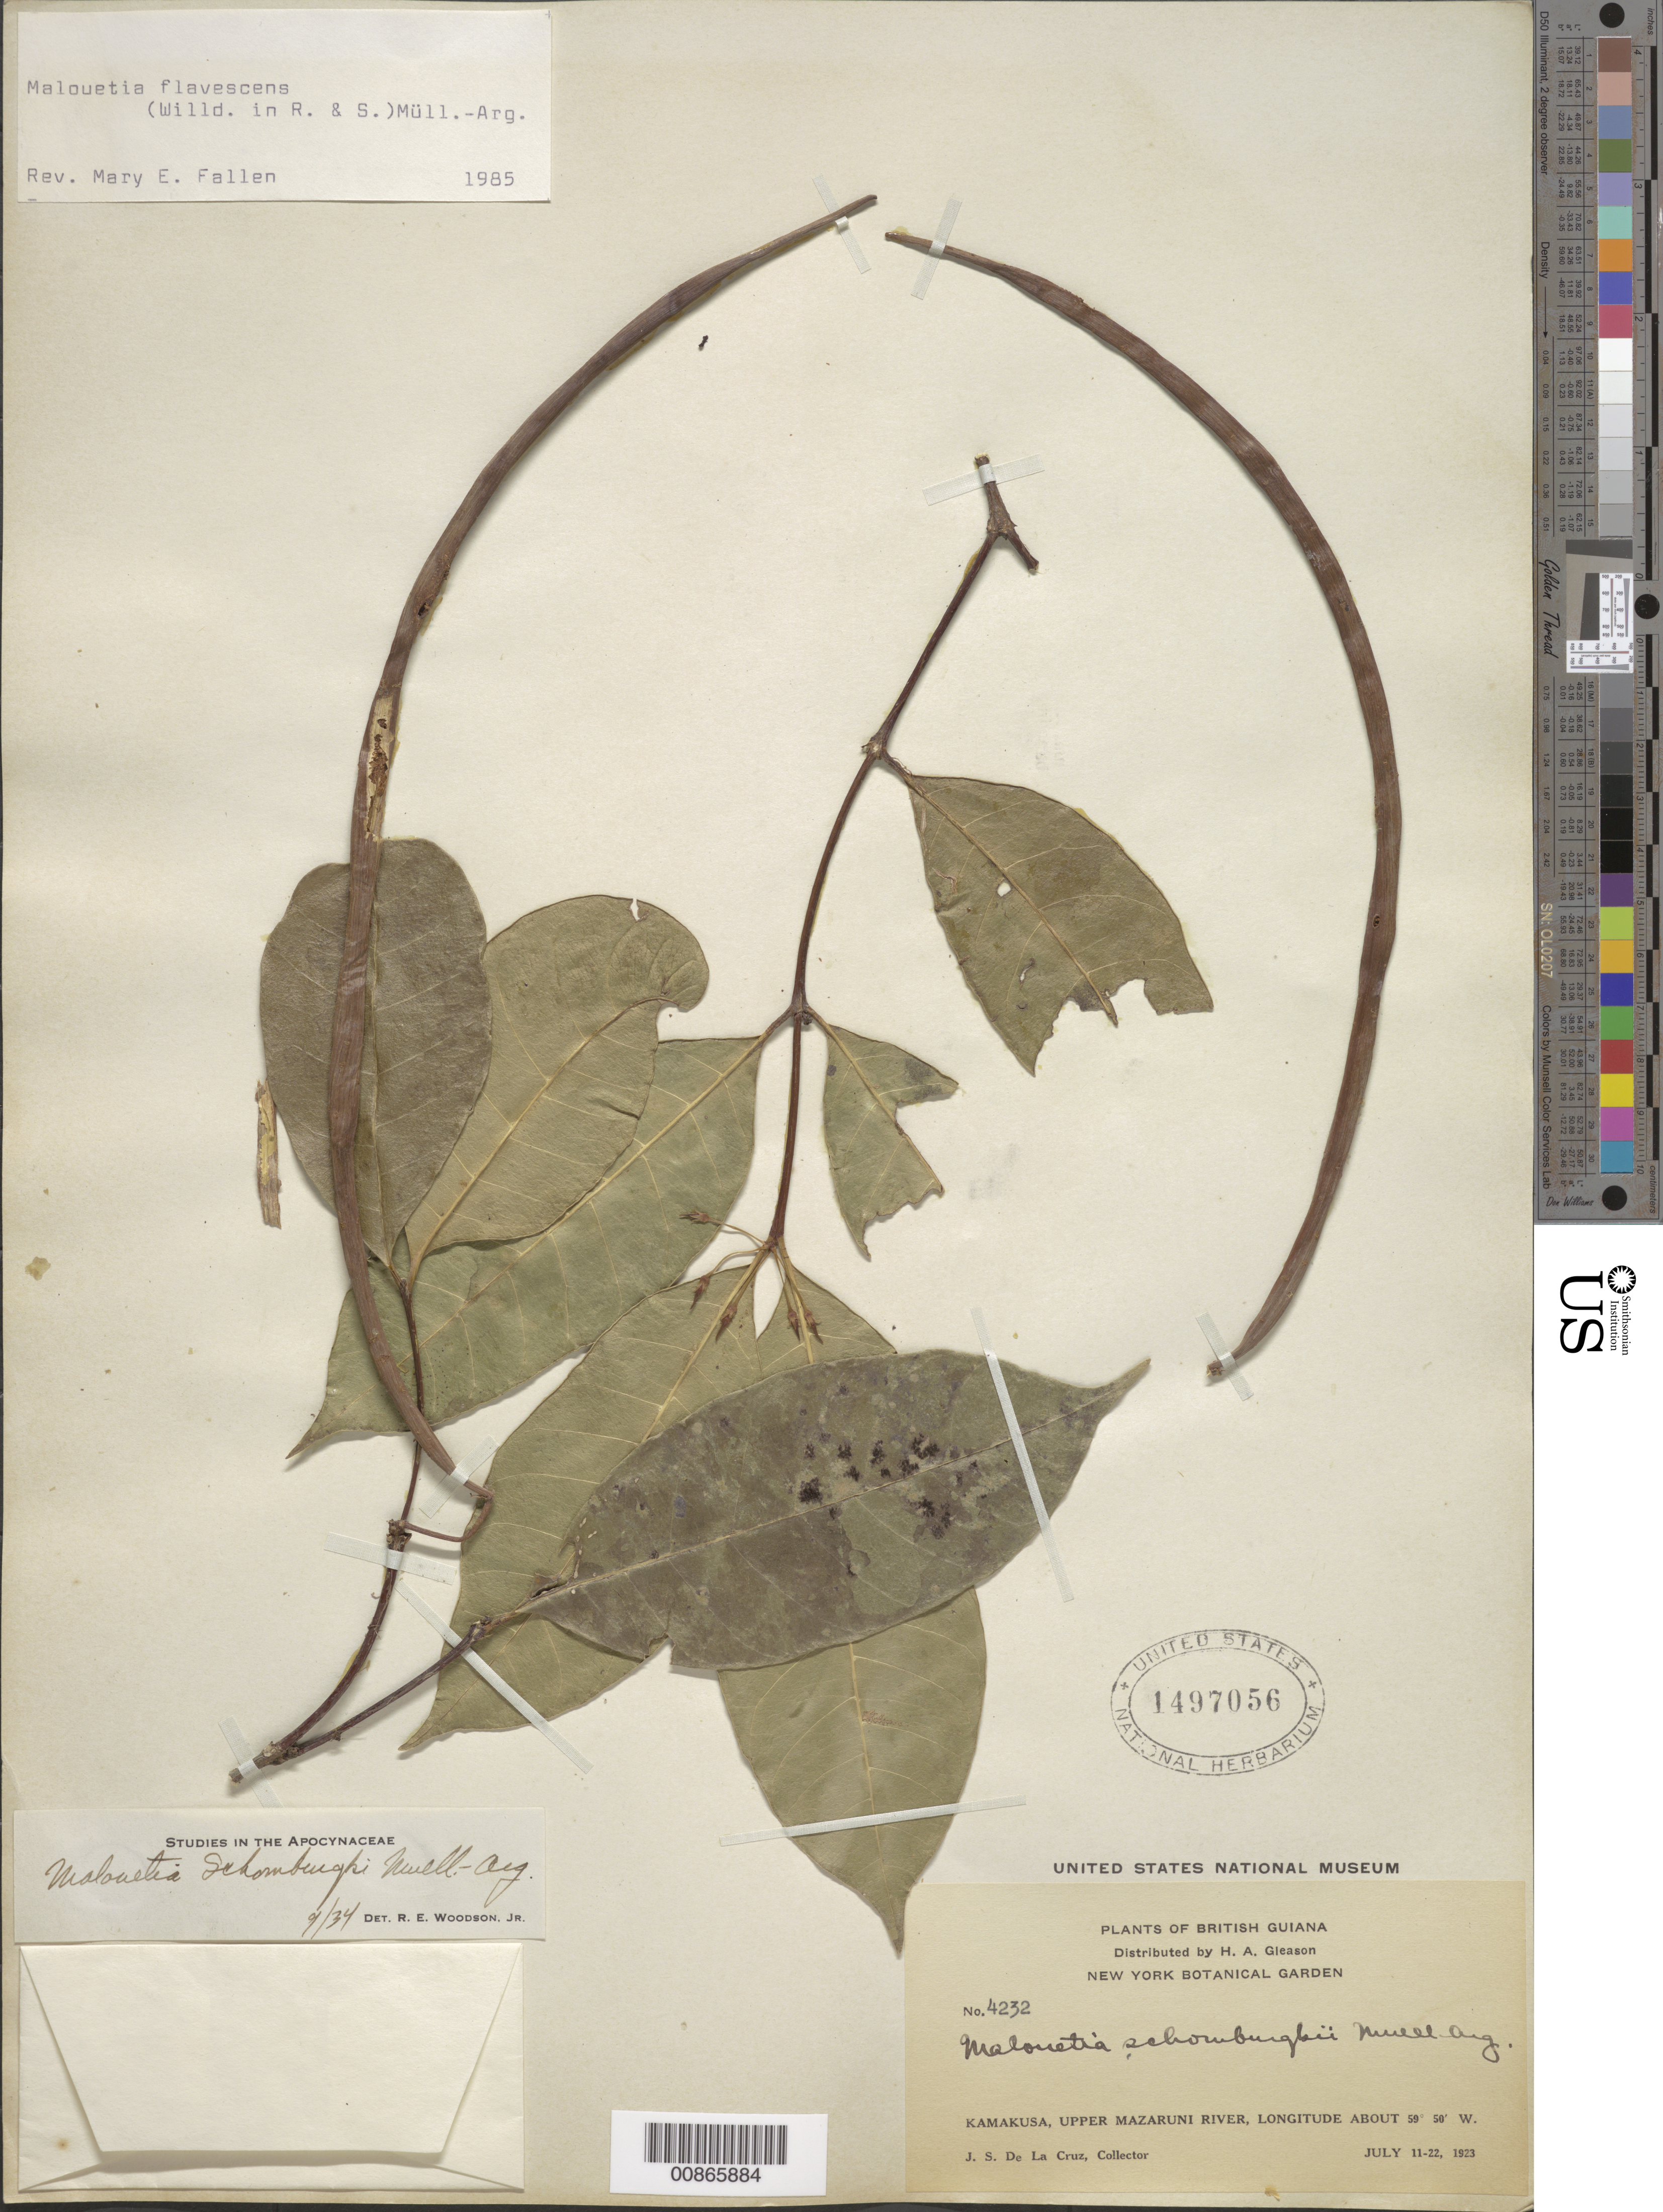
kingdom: Plantae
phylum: Tracheophyta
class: Magnoliopsida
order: Gentianales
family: Apocynaceae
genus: Malouetia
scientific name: Malouetia flavescens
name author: (Willd. ex Roemer & Schult.) Müll. Arg.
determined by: Fallen, M. E.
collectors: J. S. de la Cruz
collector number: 4232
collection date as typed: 11-Jul-23 to 22-Jul-23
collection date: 1923-07-11/1923-07-22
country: Guyana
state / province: Cuyuni-Mazaruni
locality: Kamakusa, Upper Mazaruni R.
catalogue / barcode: US 1497056